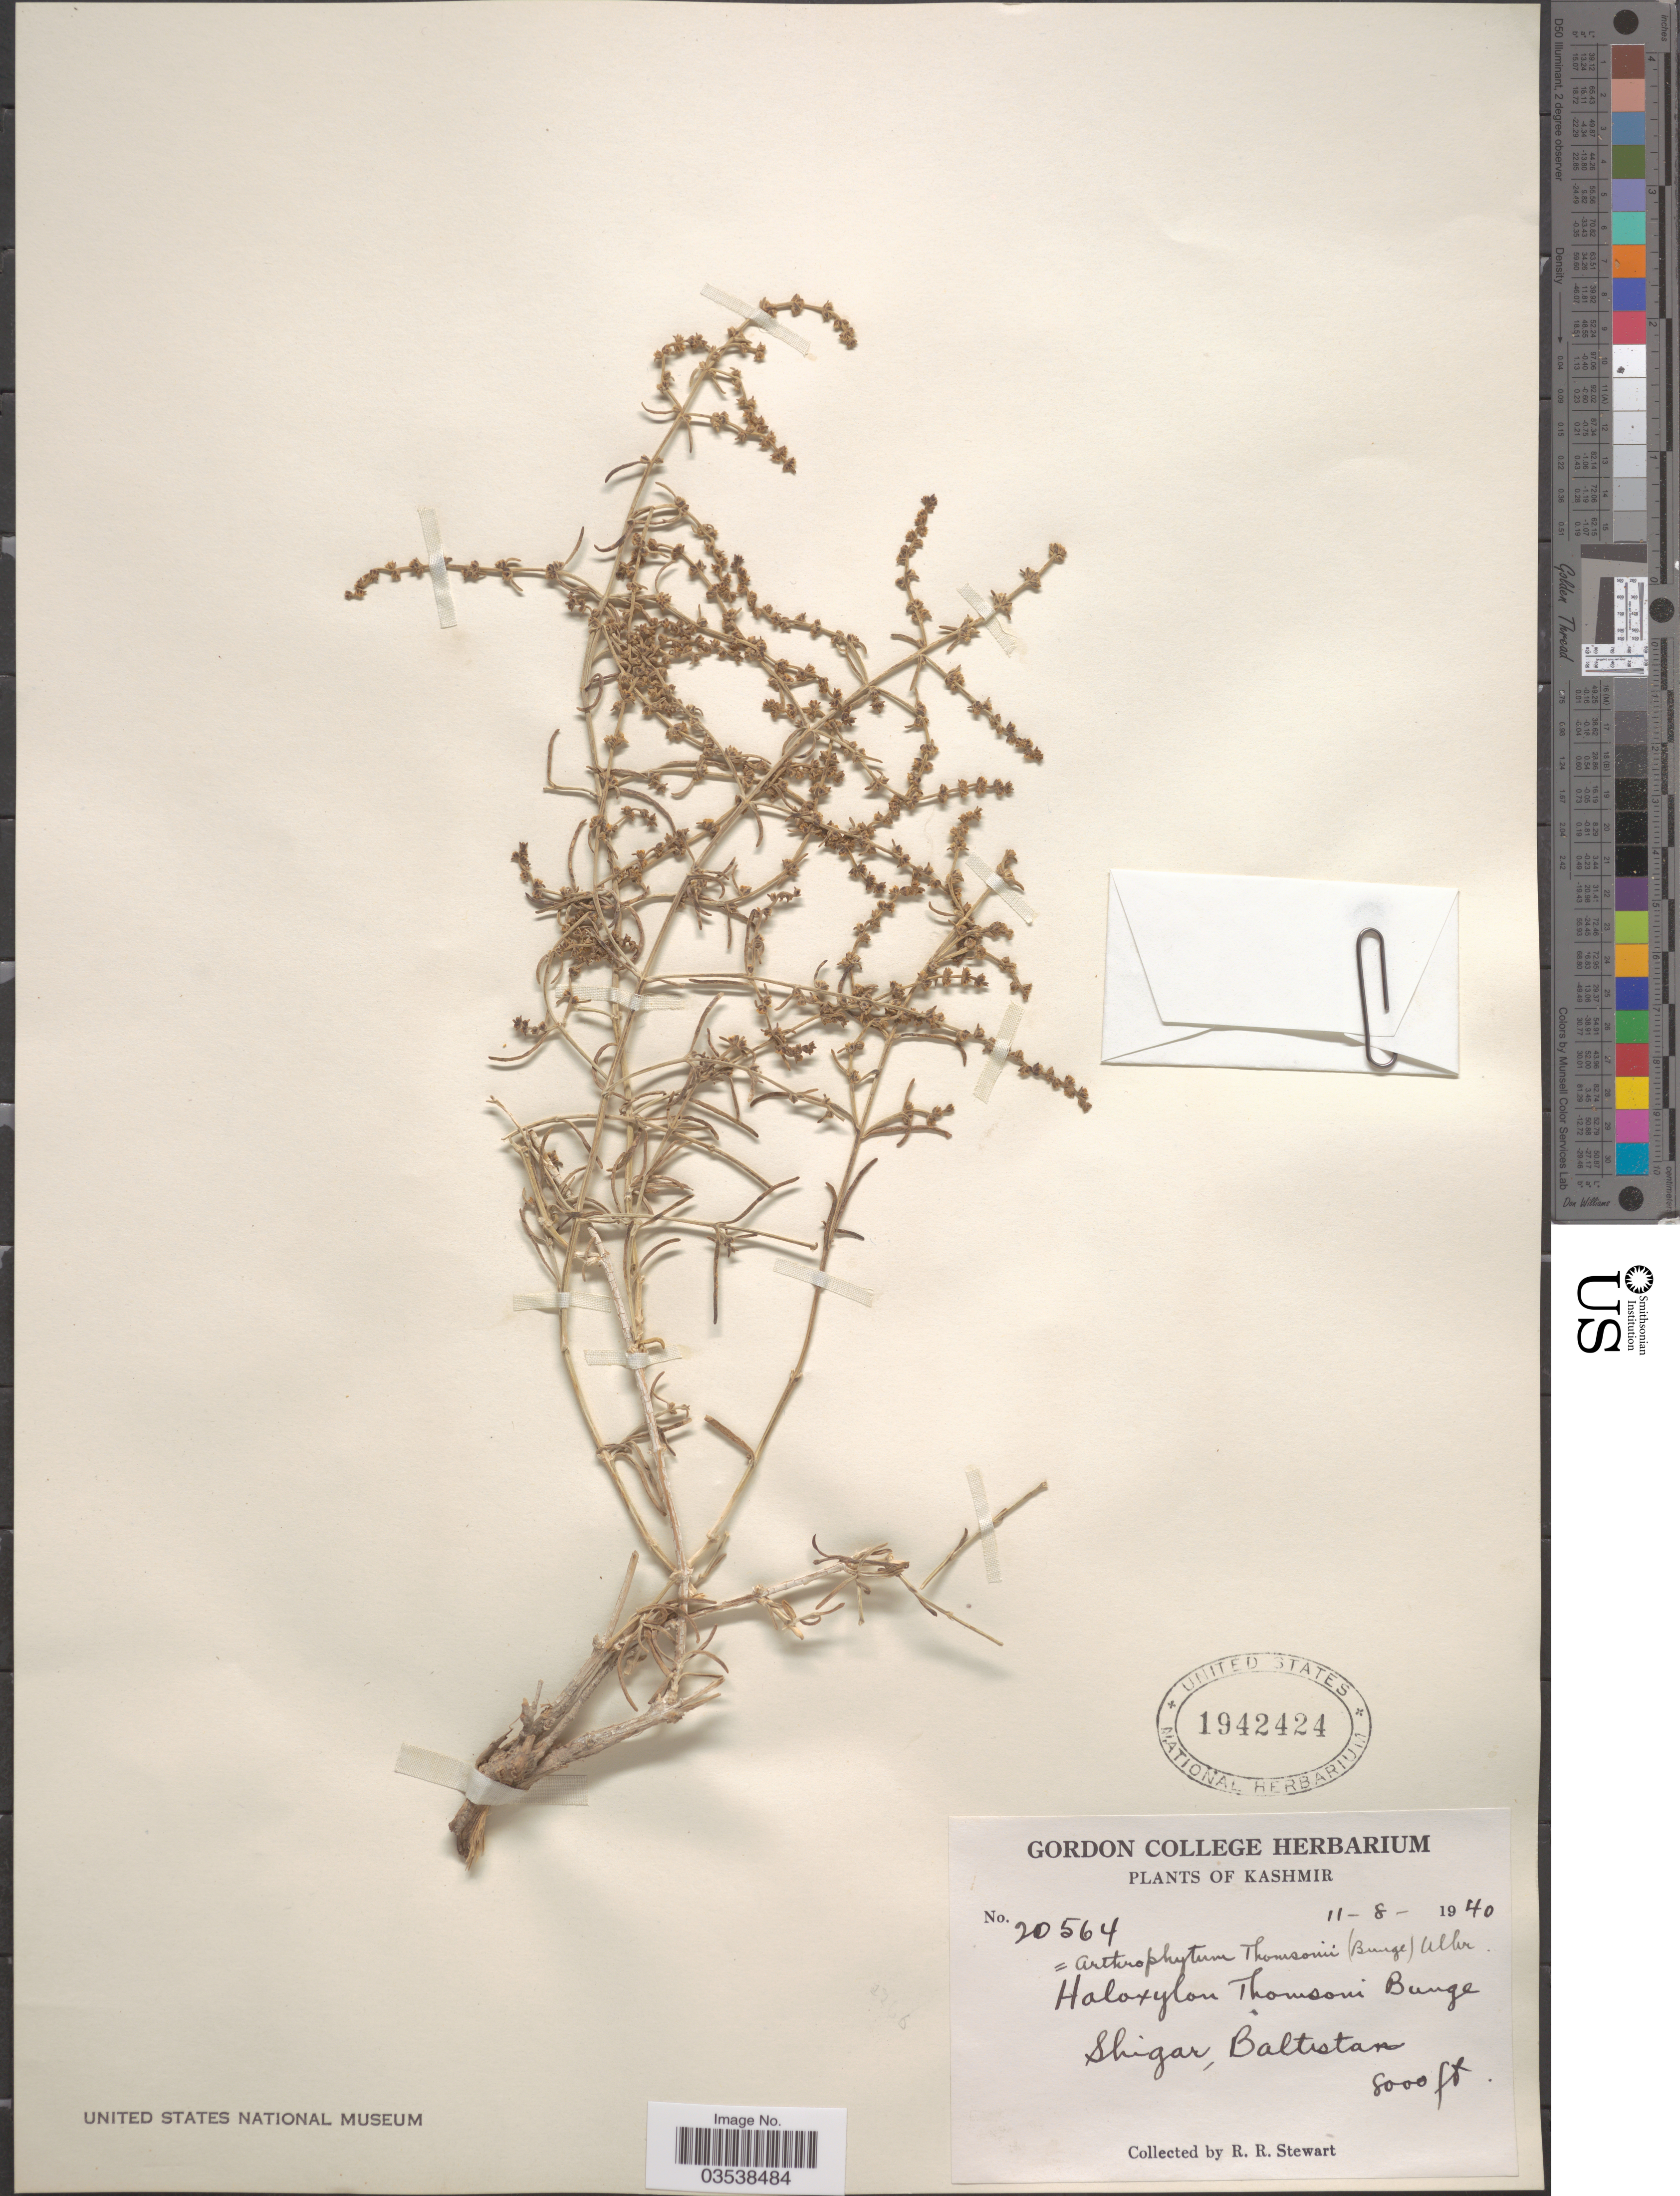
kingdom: Plantae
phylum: Tracheophyta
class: Magnoliopsida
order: Caryophyllales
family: Amaranthaceae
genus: Haloxylon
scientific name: Haloxylon thomsonii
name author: Iljin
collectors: R. Stewart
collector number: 20564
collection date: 1940-08-11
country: India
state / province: Jammu and Kashmir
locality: Kashmir. Shigar, Baltistan.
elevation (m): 2438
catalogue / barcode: US 1942424